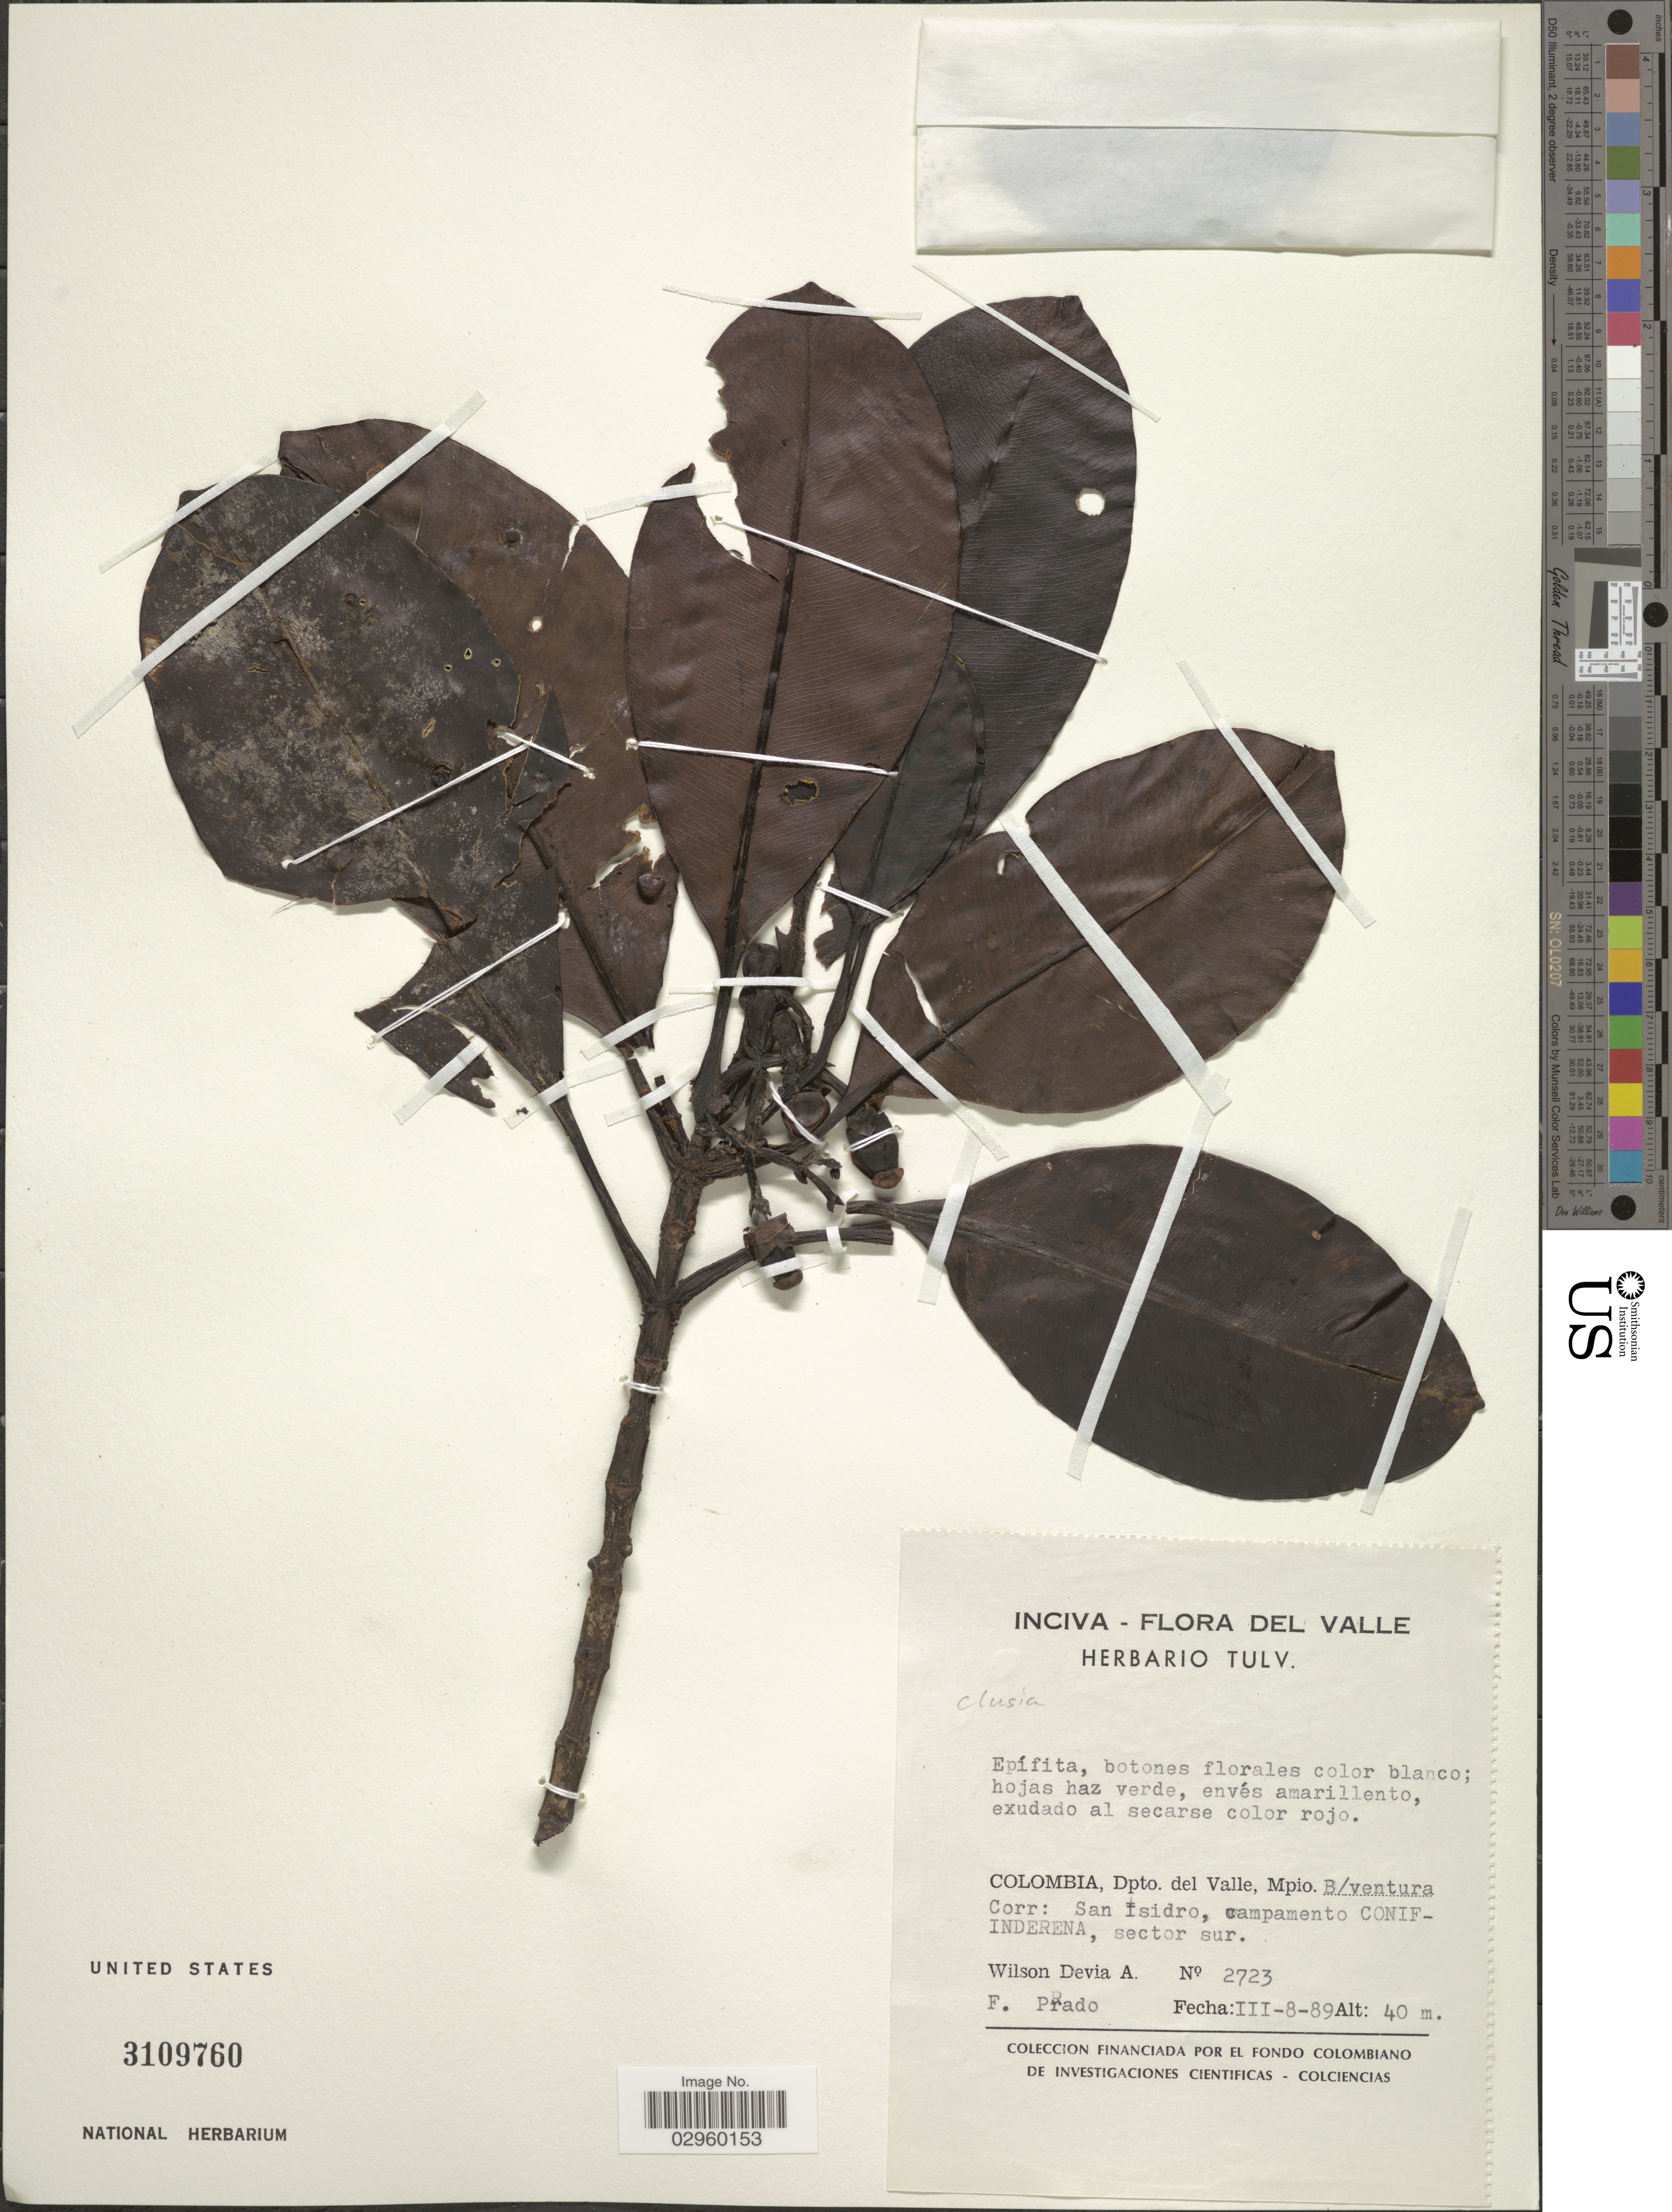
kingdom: Plantae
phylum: Tracheophyta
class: Magnoliopsida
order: Malpighiales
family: Clusiaceae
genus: Clusia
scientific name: Clusia sp.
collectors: W. Devia A. & F. Prado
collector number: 2723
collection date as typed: Transcribed d/m/y: 8/3/89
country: Colombia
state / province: Valle del Cauca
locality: Dpto. del Valle, Mpio. B/ventura, Corr: San Isidro, campamento CONIFINDERENA, sector sur.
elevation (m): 40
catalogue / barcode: US 3109760